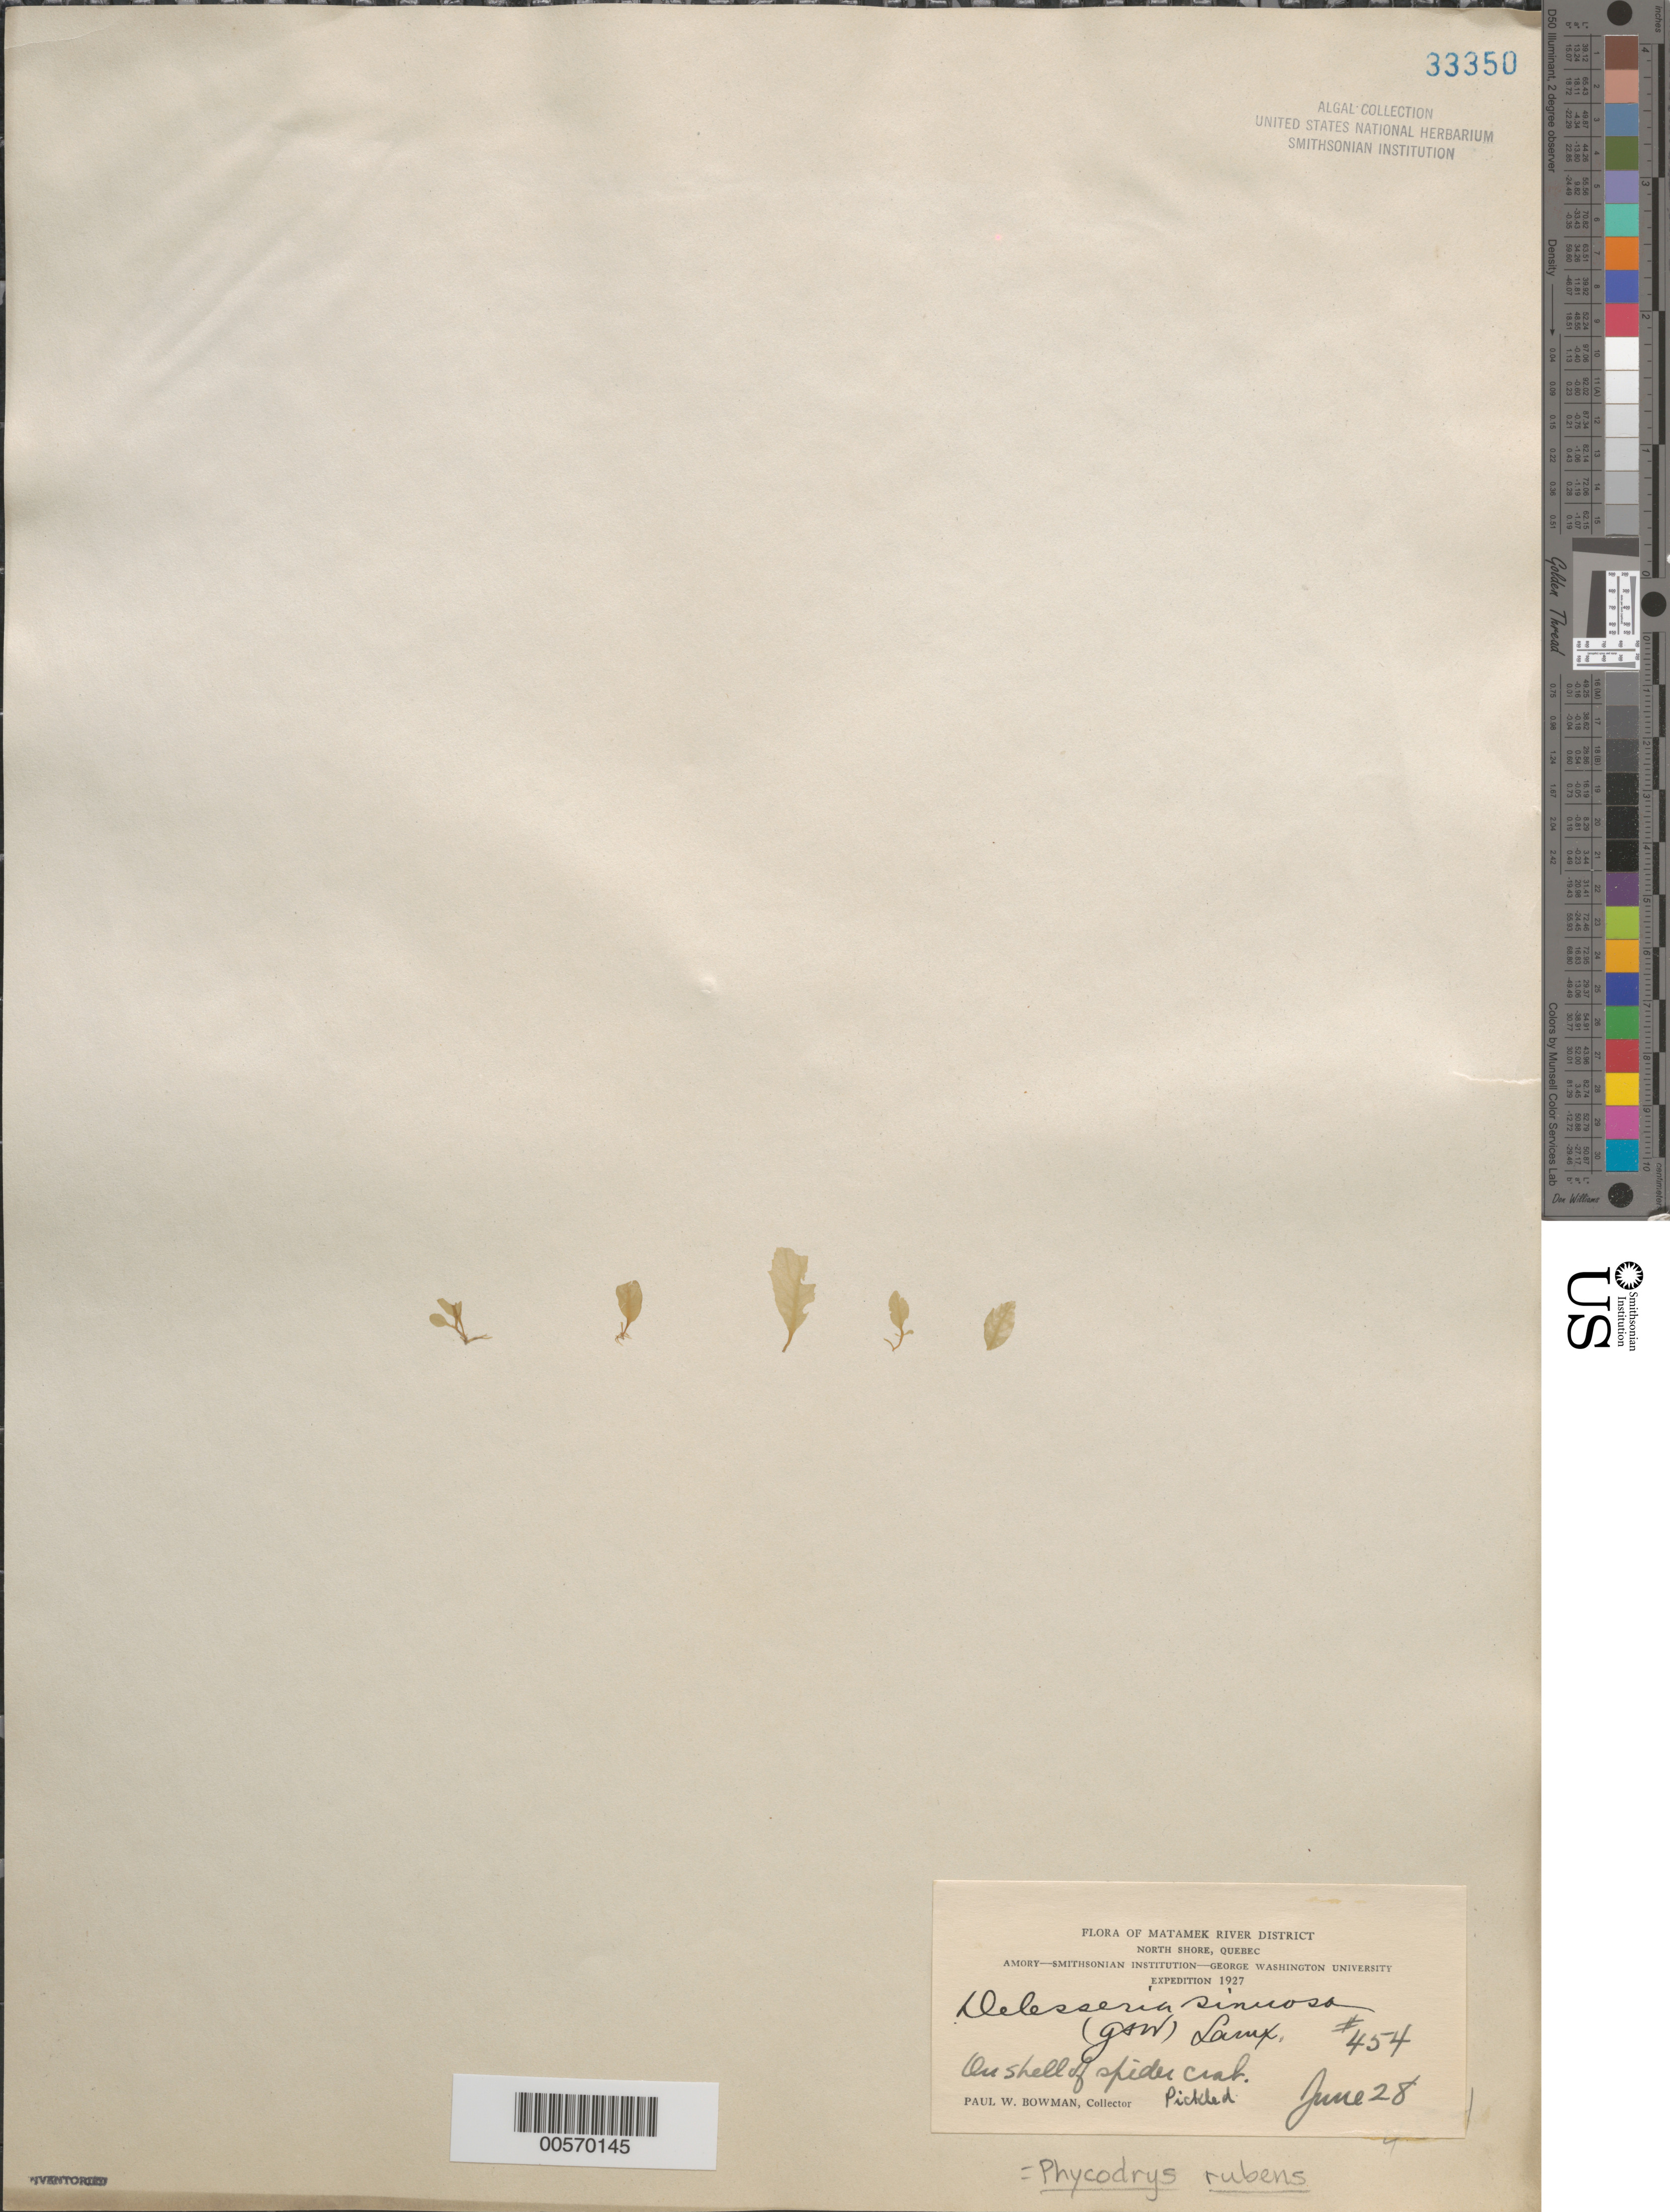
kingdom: Plantae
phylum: Rhodophyta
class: Florideophyceae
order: Ceramiales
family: Delesseriaceae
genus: Phycodrys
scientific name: Phycodrys rubens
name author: (L.) Batters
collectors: P. Bowman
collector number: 454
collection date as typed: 28 Jun 1927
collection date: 1927-06-28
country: Canada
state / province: Quebec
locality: Matamek river district, north shore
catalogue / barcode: US 33350